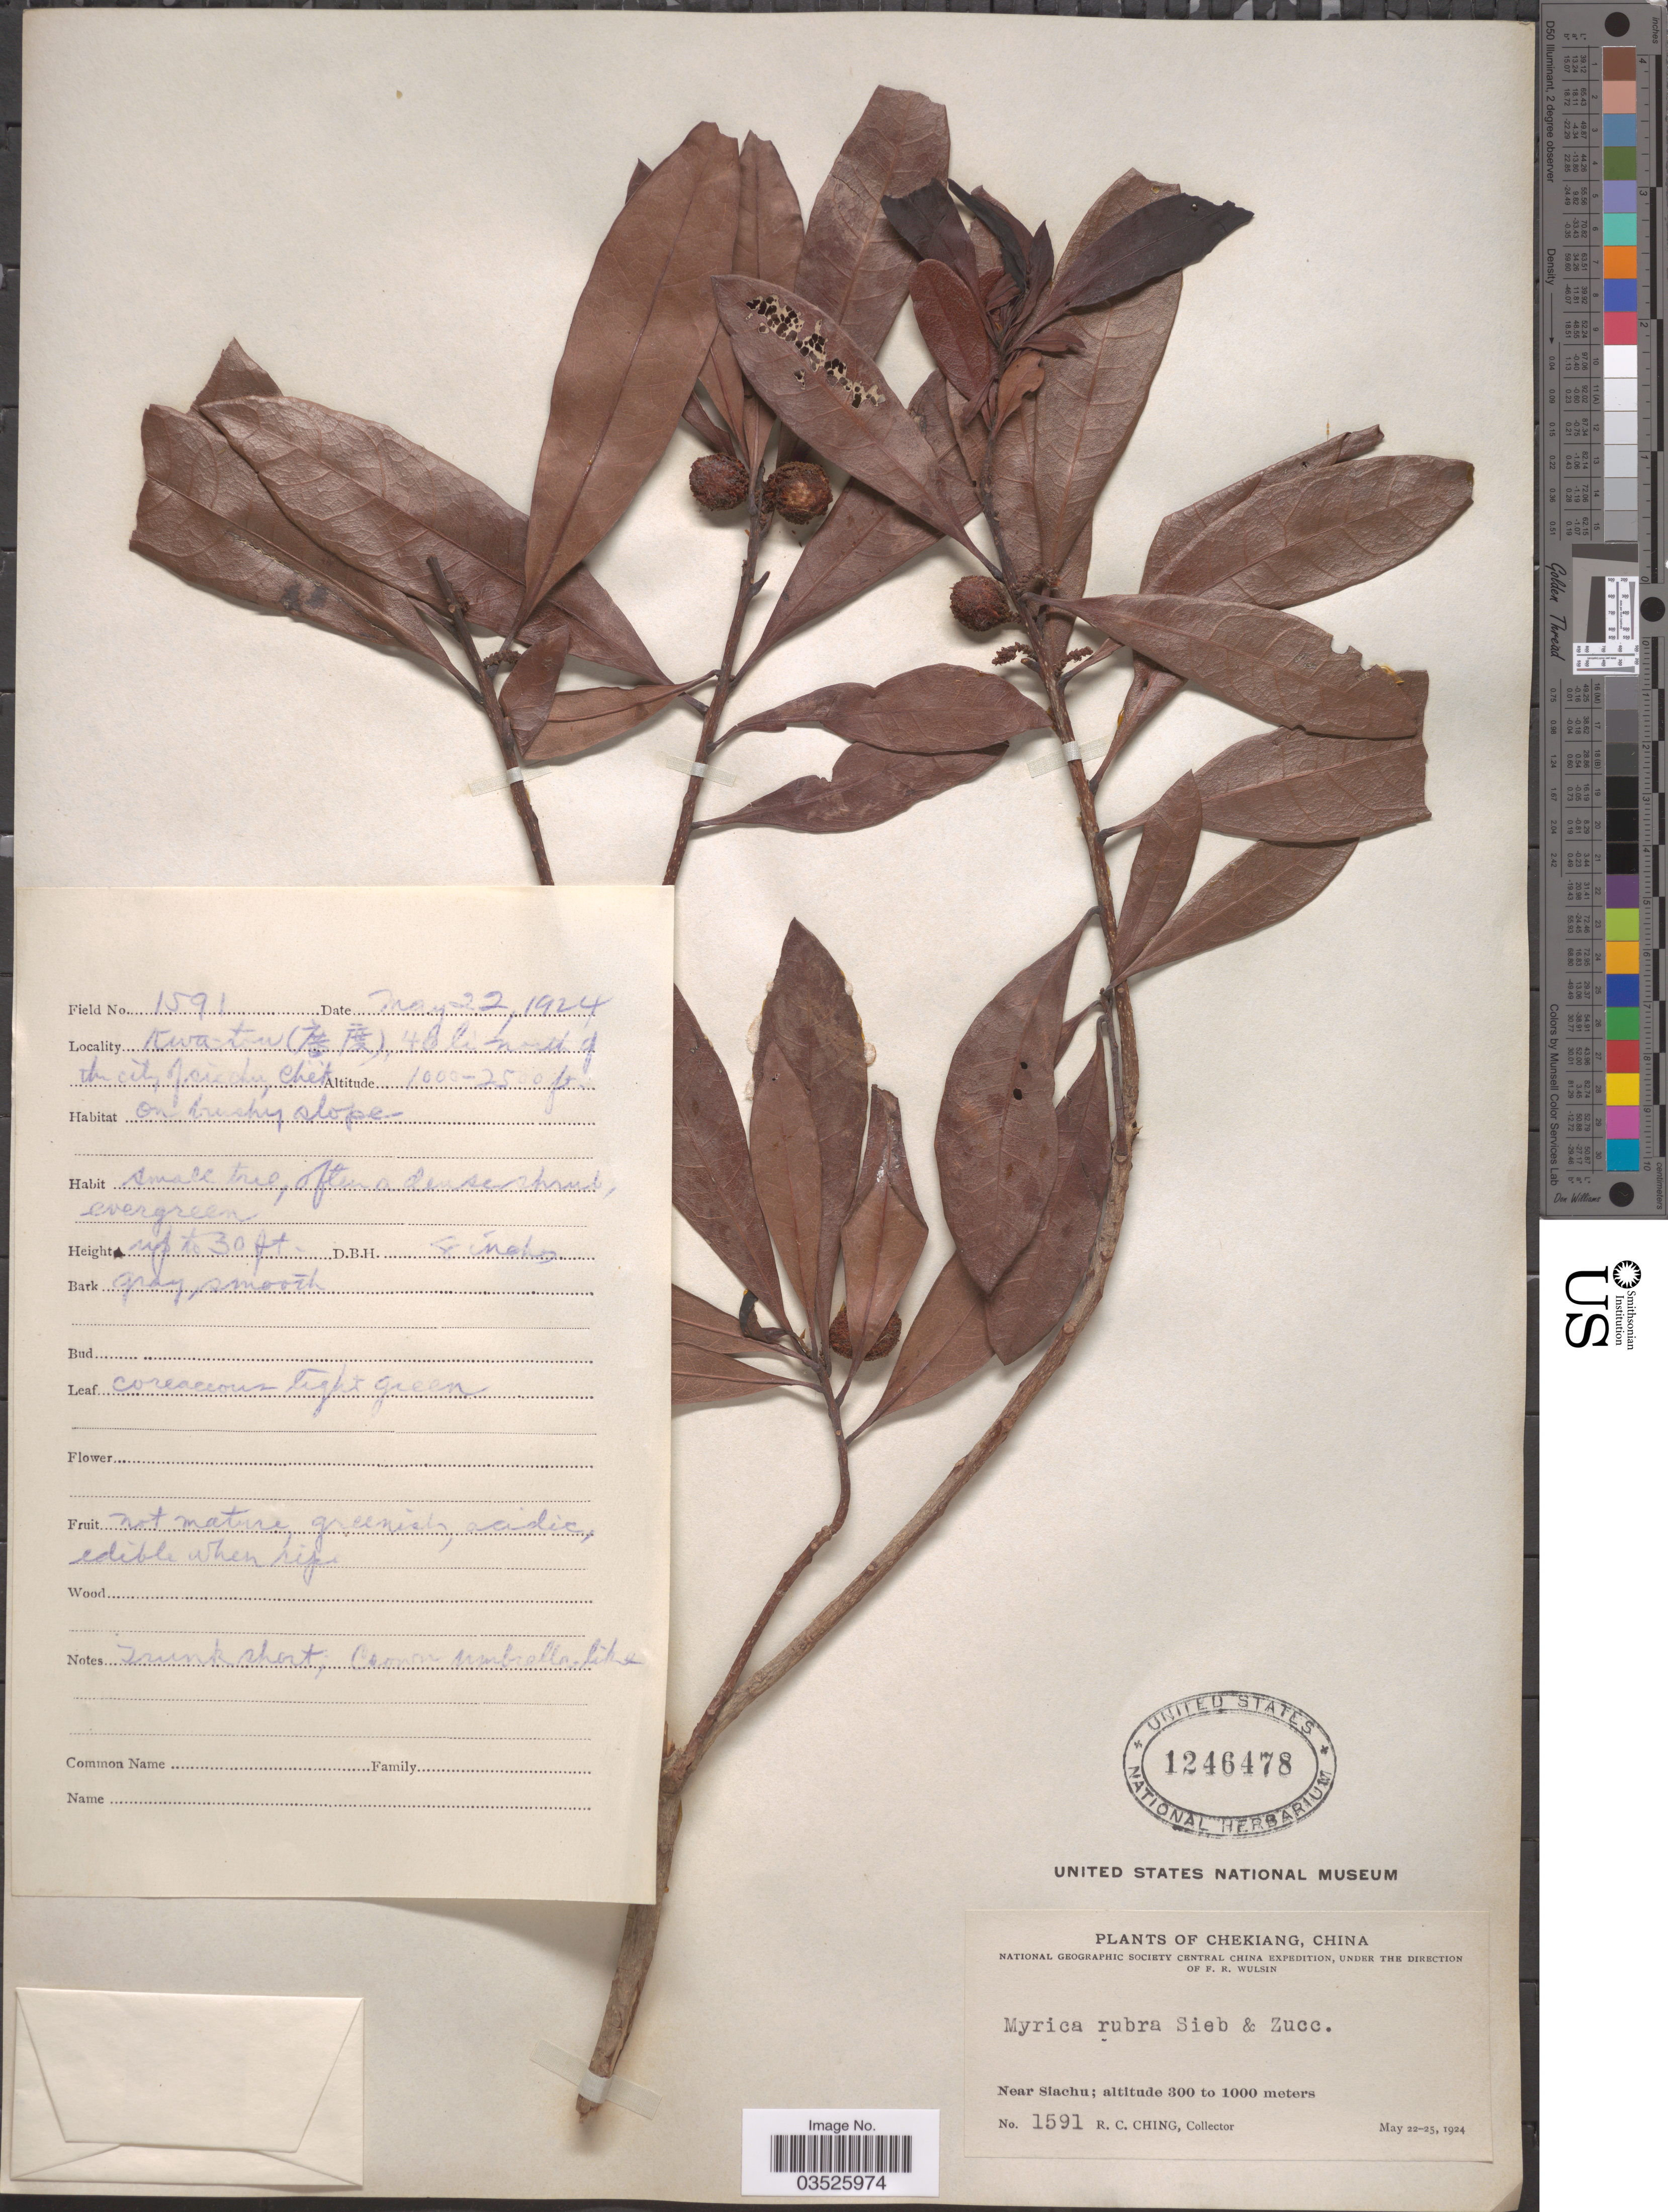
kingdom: Plantae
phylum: Tracheophyta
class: Magnoliopsida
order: Fagales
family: Myricaceae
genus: Morella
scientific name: Morella rubra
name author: Lour.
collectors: R. C. Ching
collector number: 1591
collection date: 1924-05-22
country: China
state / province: Zhejiang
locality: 40 li. North of the city of Siachu, Chongqing.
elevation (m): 305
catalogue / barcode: US 1246478